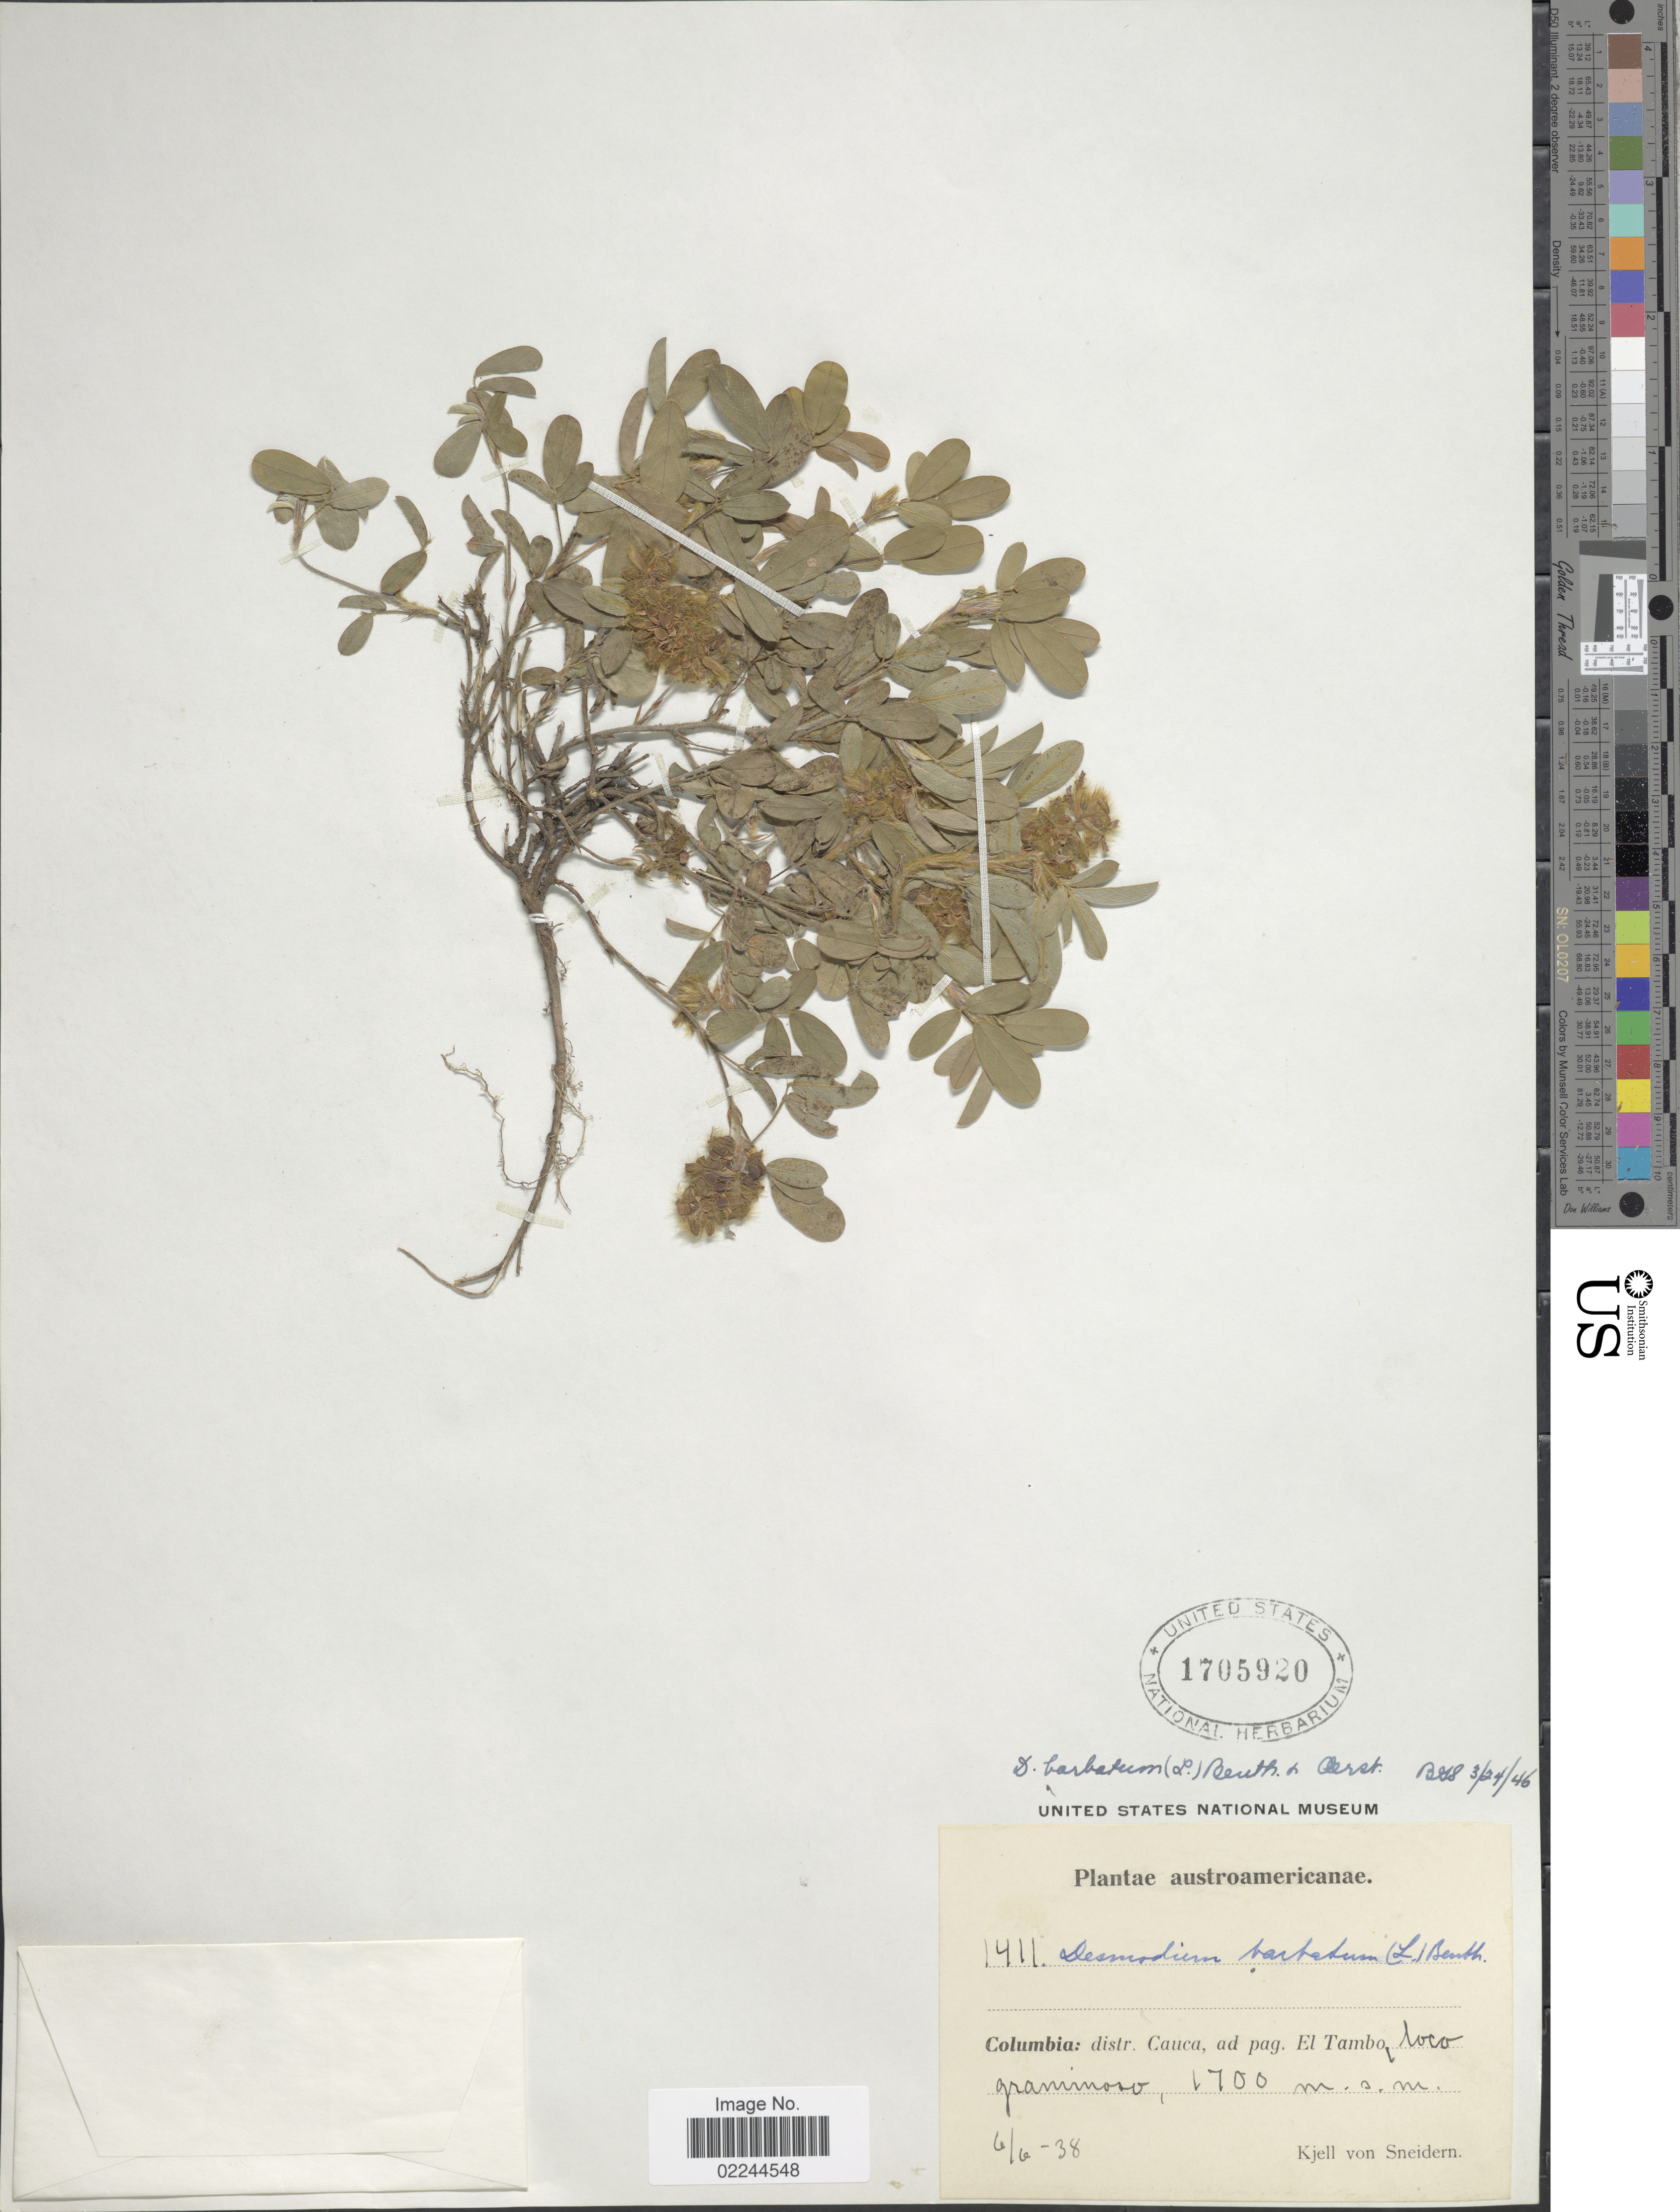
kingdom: Plantae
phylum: Tracheophyta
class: Magnoliopsida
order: Fabales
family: Fabaceae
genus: Grona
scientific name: Grona barbata var. barbata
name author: (L.) H. Ohashi & K. Ohashi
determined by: Strong, Mark T., (BOT), Smithsonian Institution - National Museum of Natural History (UNITED STATES)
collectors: K. von Sneidern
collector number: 1411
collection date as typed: Transcribed d/m/y: 6/6/38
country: Colombia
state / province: Cauca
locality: Ad pag. El Tambo. Austroamericanae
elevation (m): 1700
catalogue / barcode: US 1705920